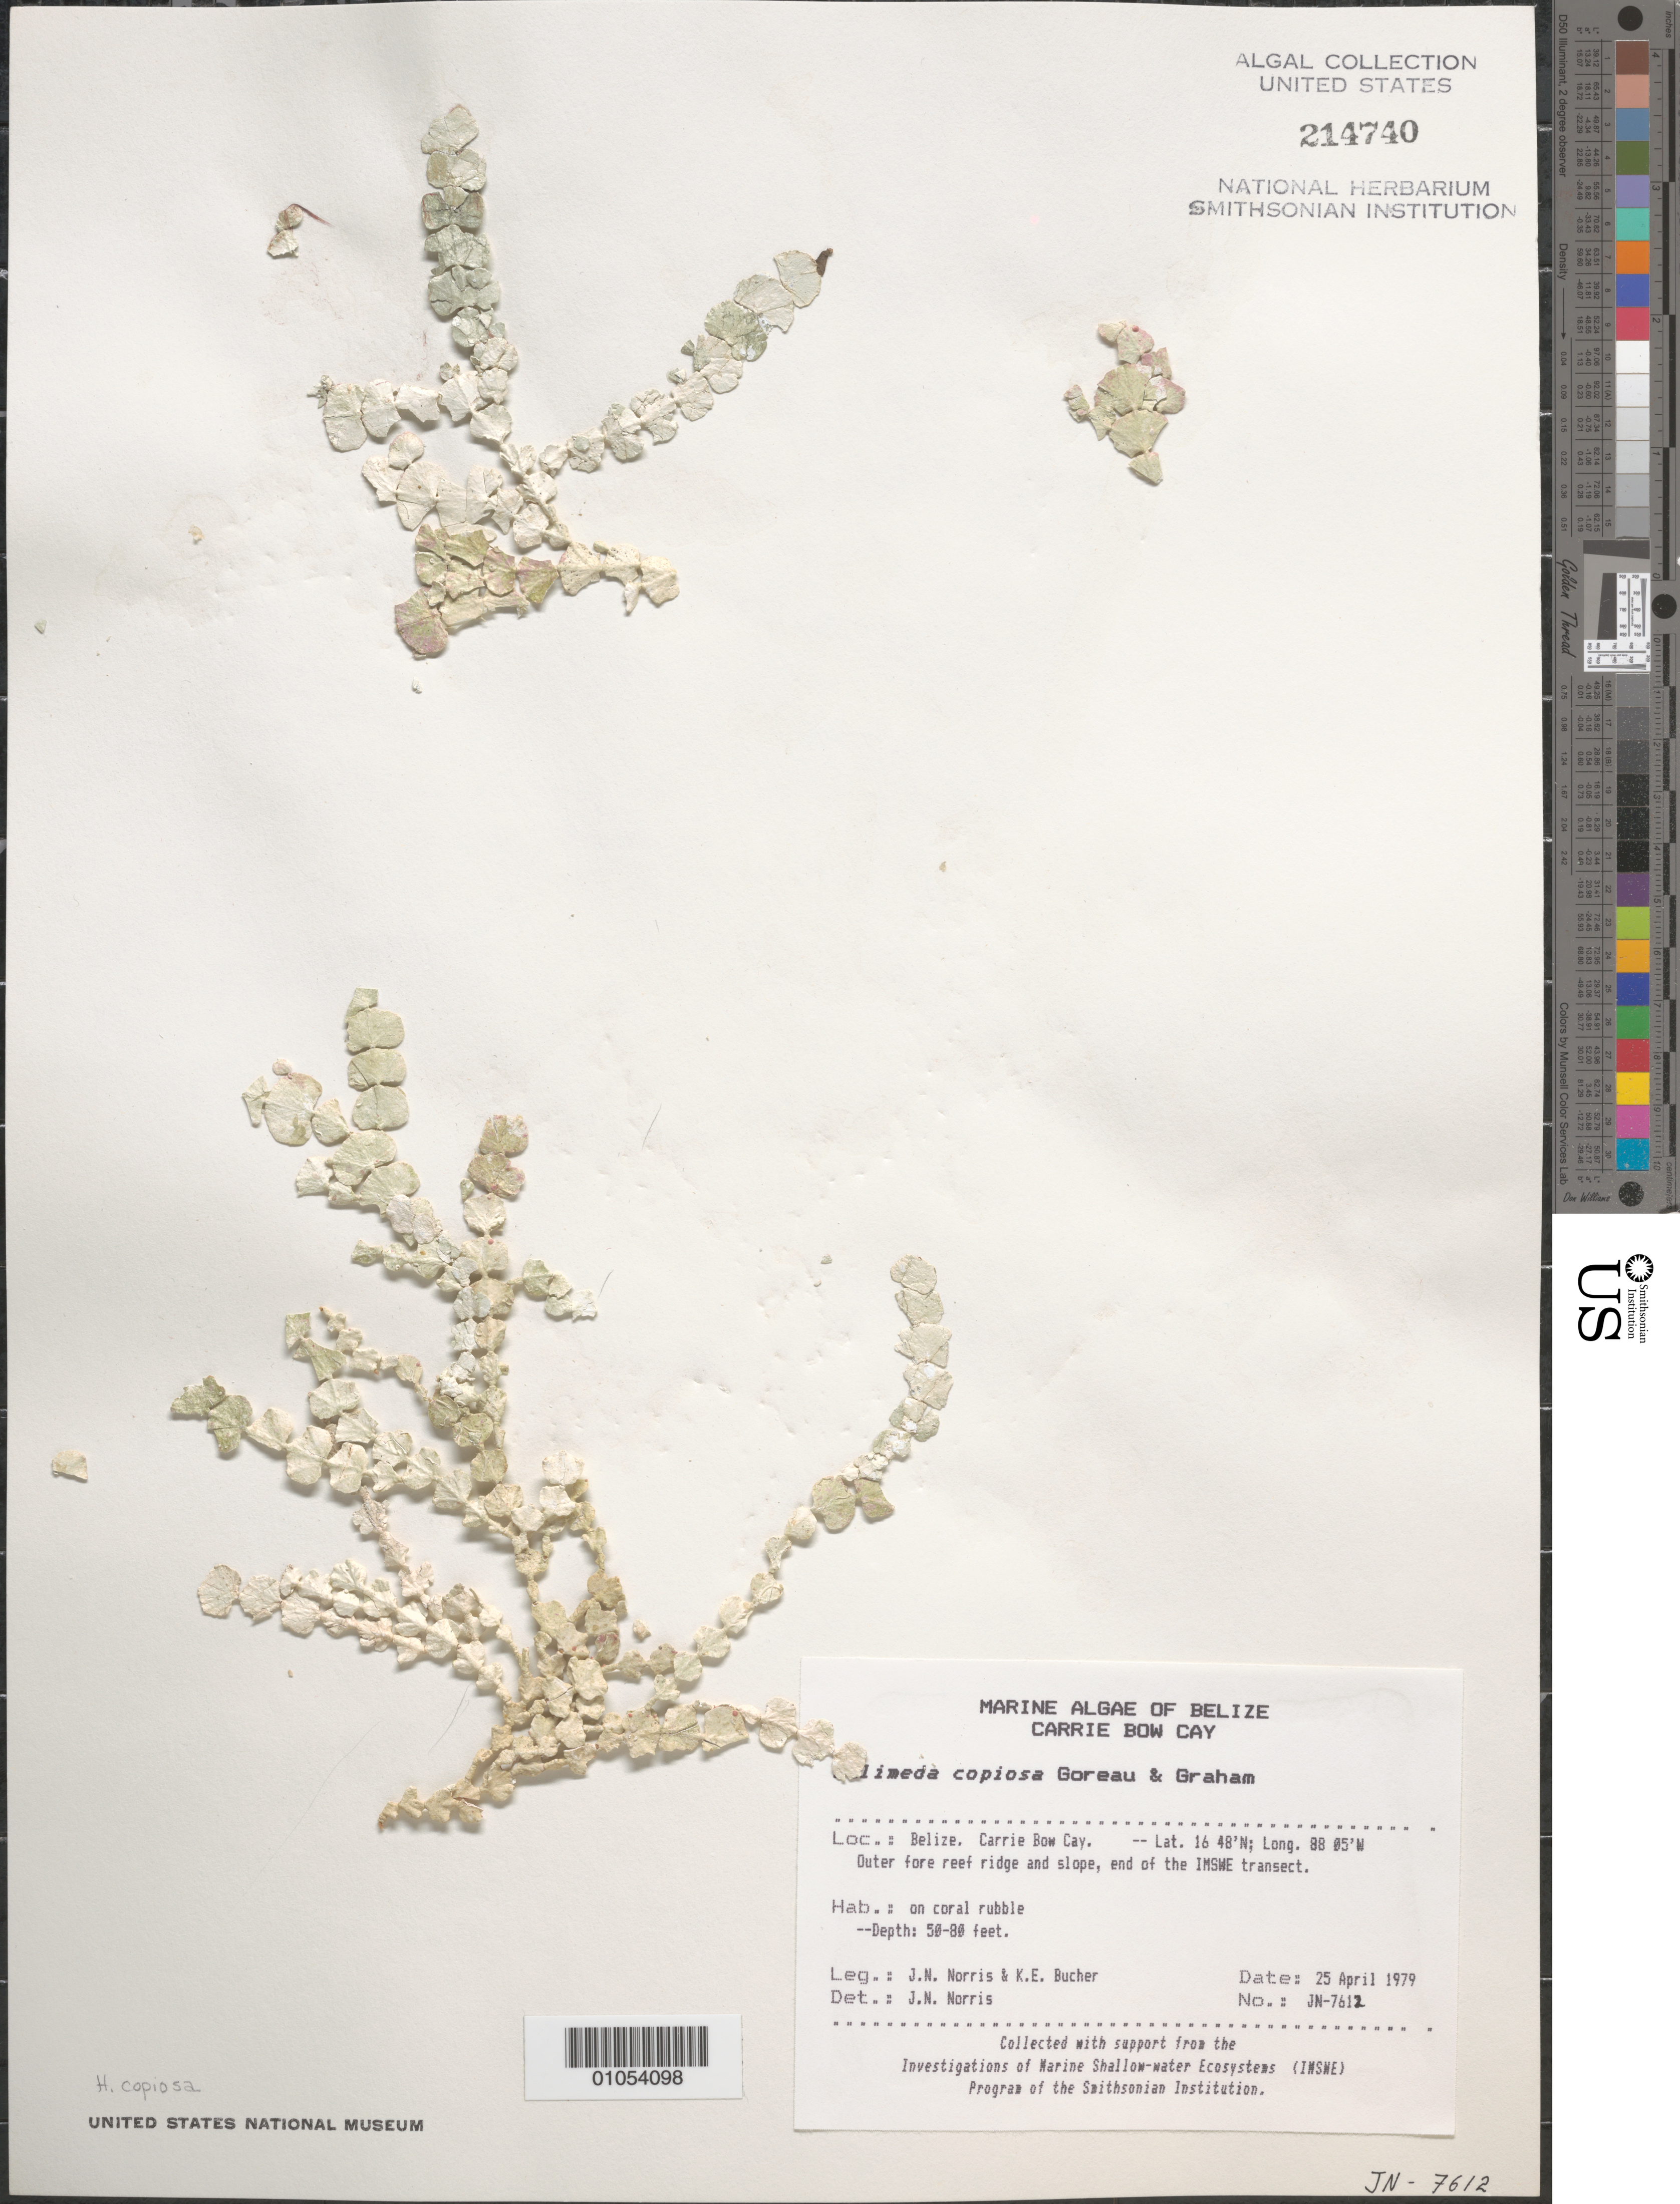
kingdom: Plantae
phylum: Chlorophyta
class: Ulvophyceae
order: Bryopsidales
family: Halimedaceae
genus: Halimeda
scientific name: Halimeda copiosa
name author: Goreau & E.A. Graham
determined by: Norris, James N.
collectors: J. N. Norris & K. E. Bucher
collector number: JN-7612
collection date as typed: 05 Apr 1979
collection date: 1979-04-05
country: Belize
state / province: Stann Creek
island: Carrie Bow Cay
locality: Outer fore reef ridge and slope, end of IMSWE transect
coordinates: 16 48'N, 88 05'W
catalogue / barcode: US 214740